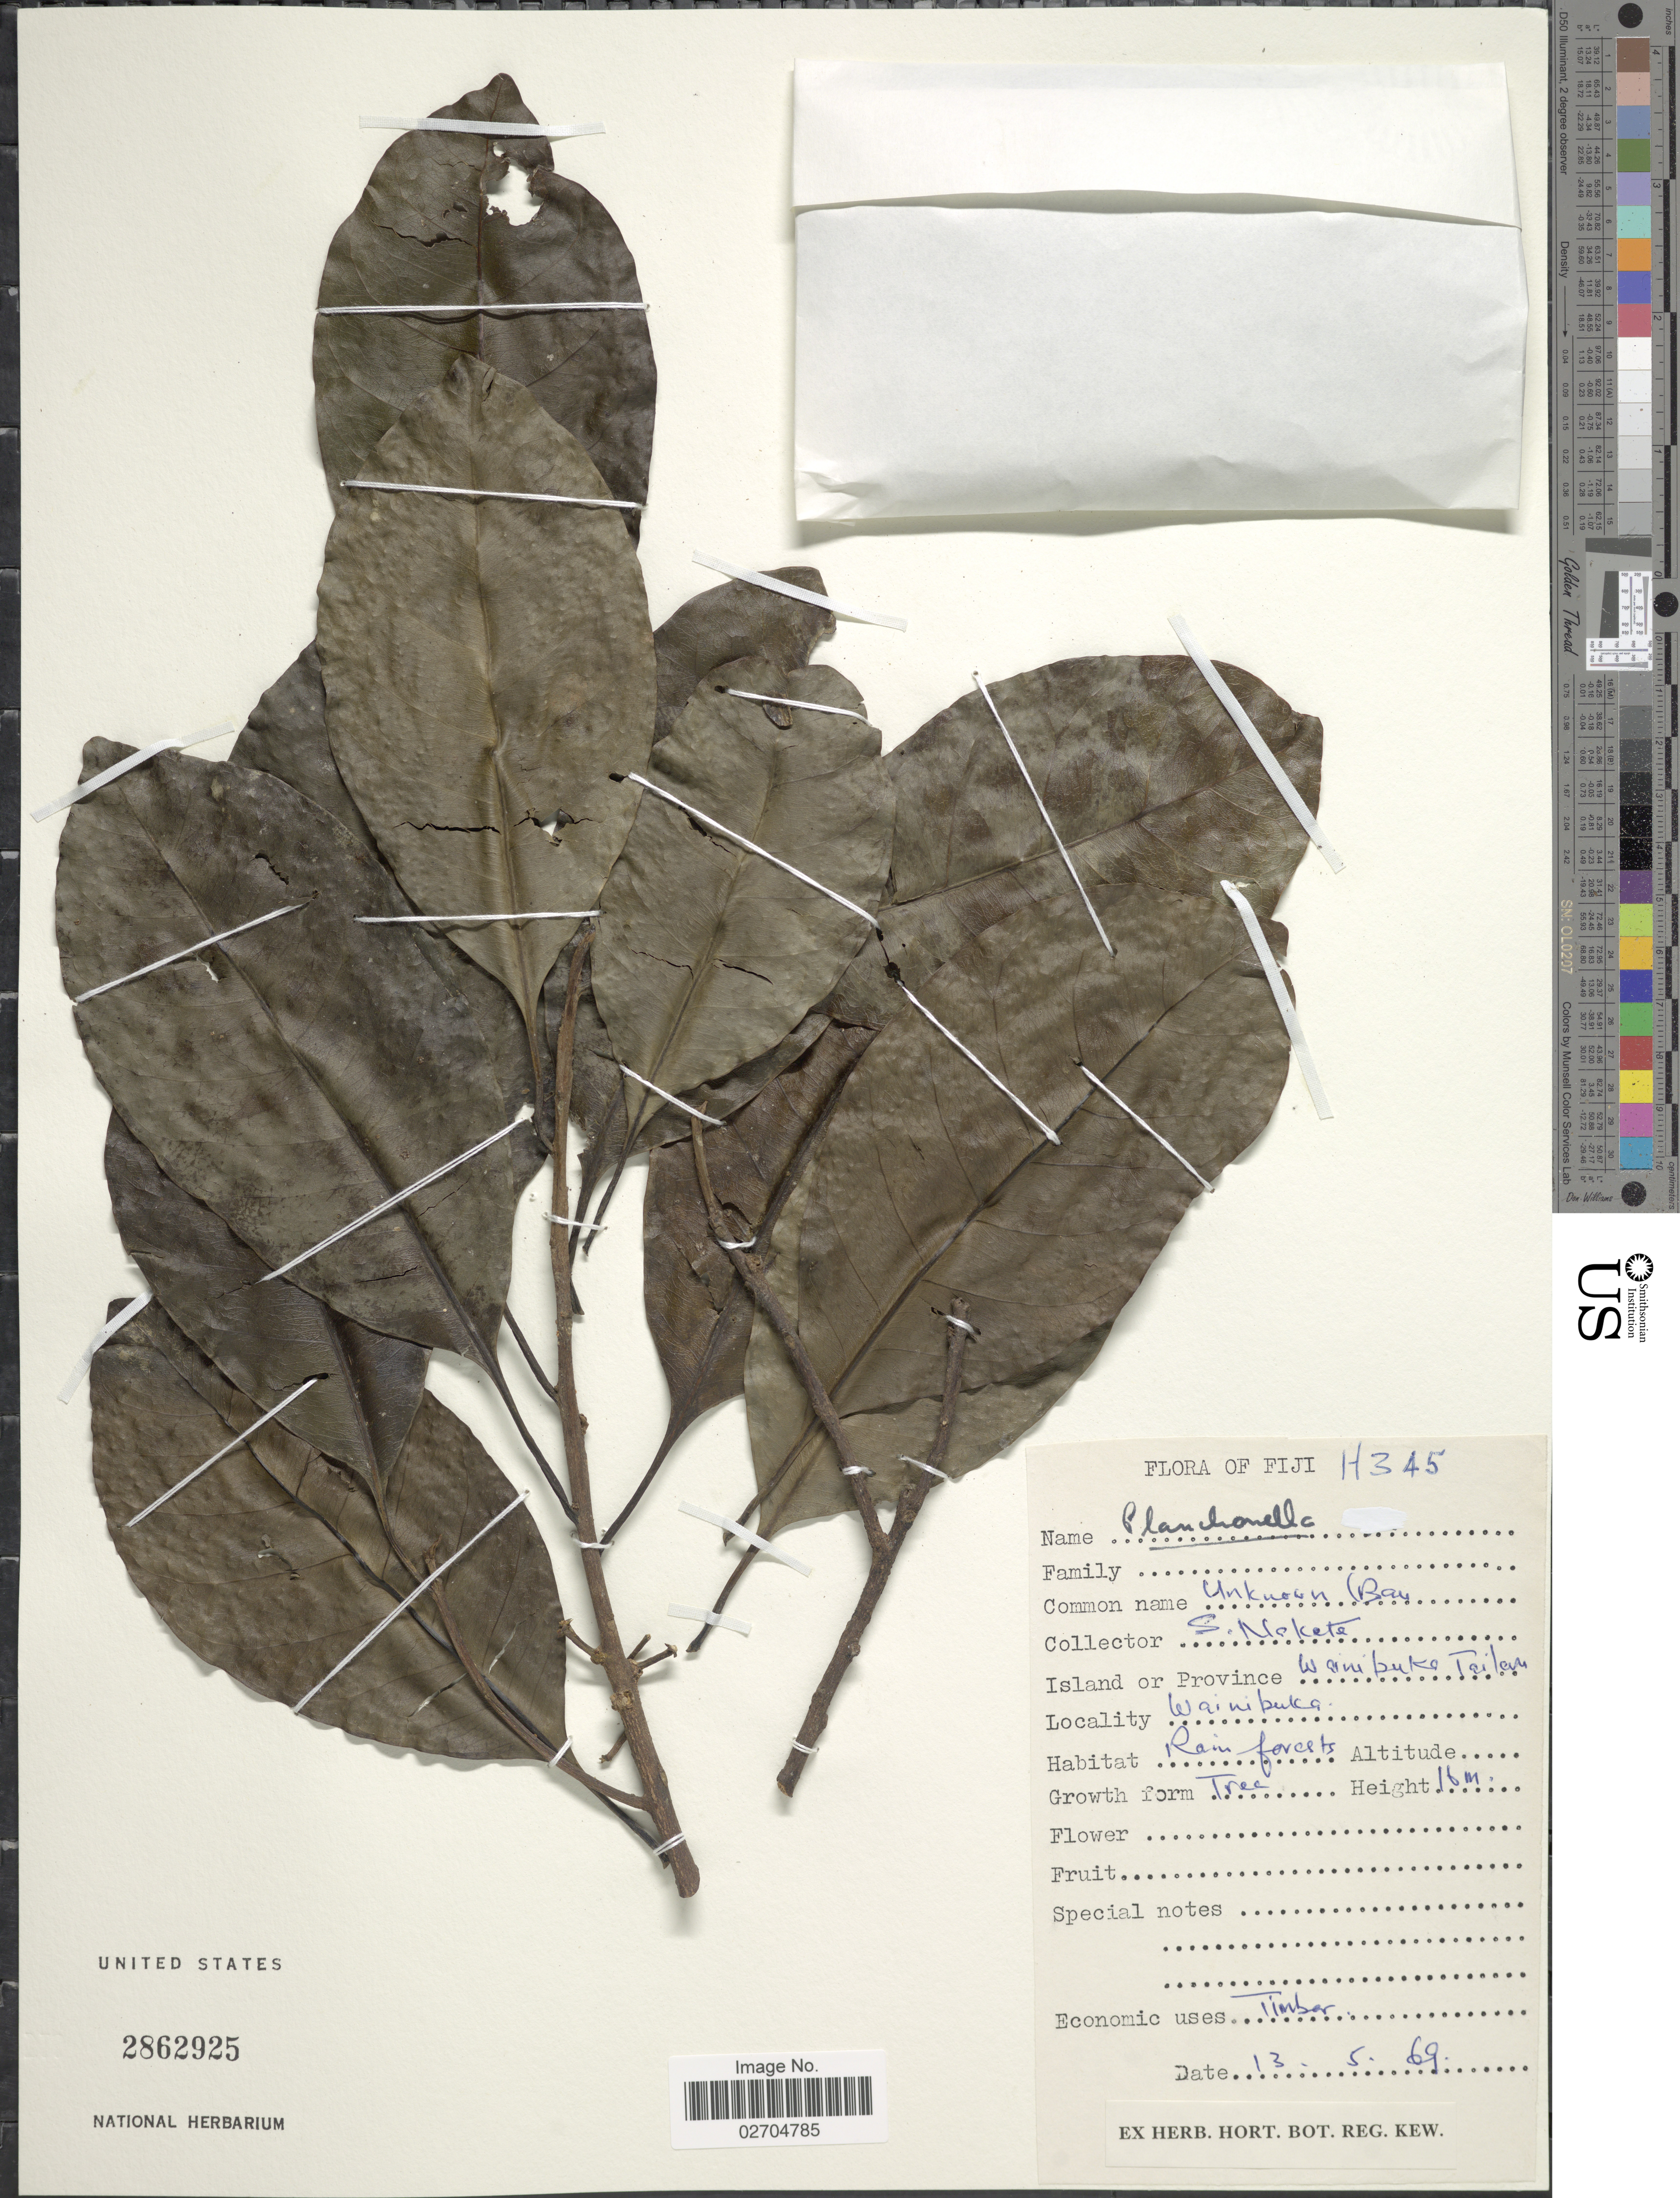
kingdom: Plantae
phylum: Tracheophyta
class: Magnoliopsida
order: Ericales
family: Sapotaceae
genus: Planchonella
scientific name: Planchonella sp.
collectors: S. Nakete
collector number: H345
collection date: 1969-05-13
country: Fiji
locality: Island of Province: Wainibuke Tailan. Wainibuka.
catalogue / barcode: US 2862925